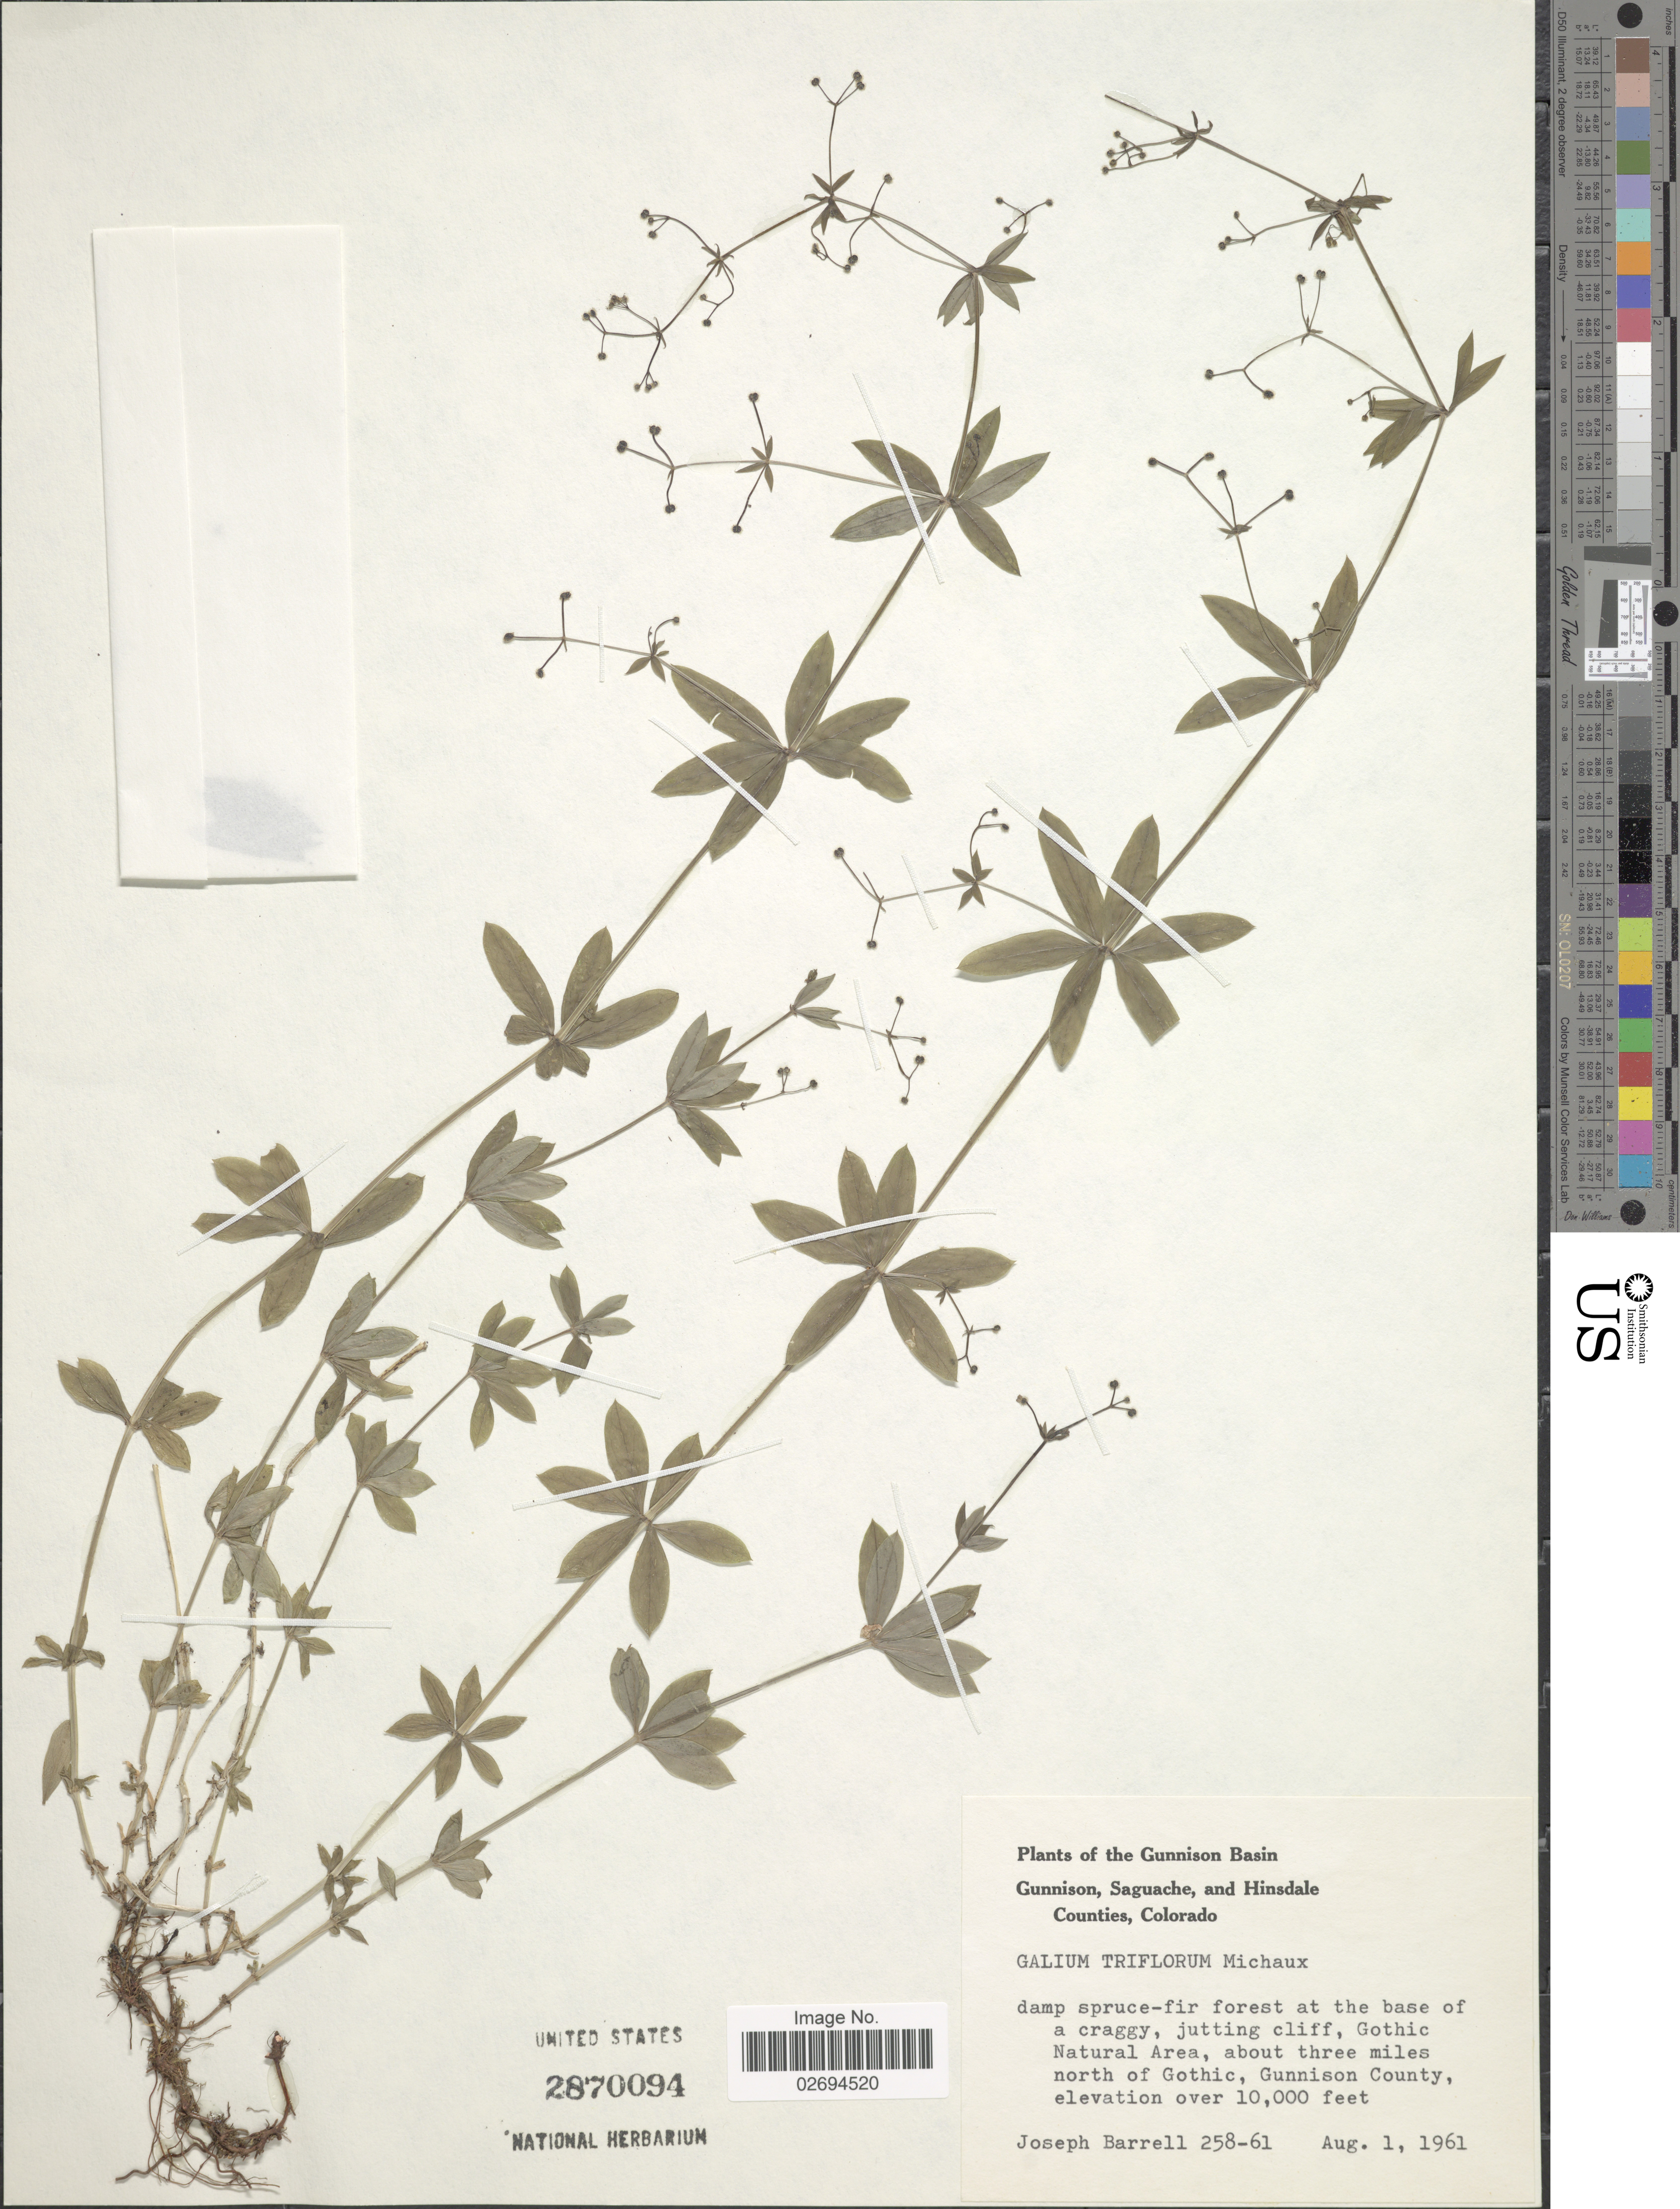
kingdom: Plantae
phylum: Tracheophyta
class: Magnoliopsida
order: Gentianales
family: Rubiaceae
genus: Galium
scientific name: Galium triflorum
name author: Michx.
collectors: J. Barrell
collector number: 258-61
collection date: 1961-08-01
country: United States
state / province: Colorado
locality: Gunnison Basin. Gothic Natural Area, about three miles north of Gothic, Gunnison County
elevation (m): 3048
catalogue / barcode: US 2870094